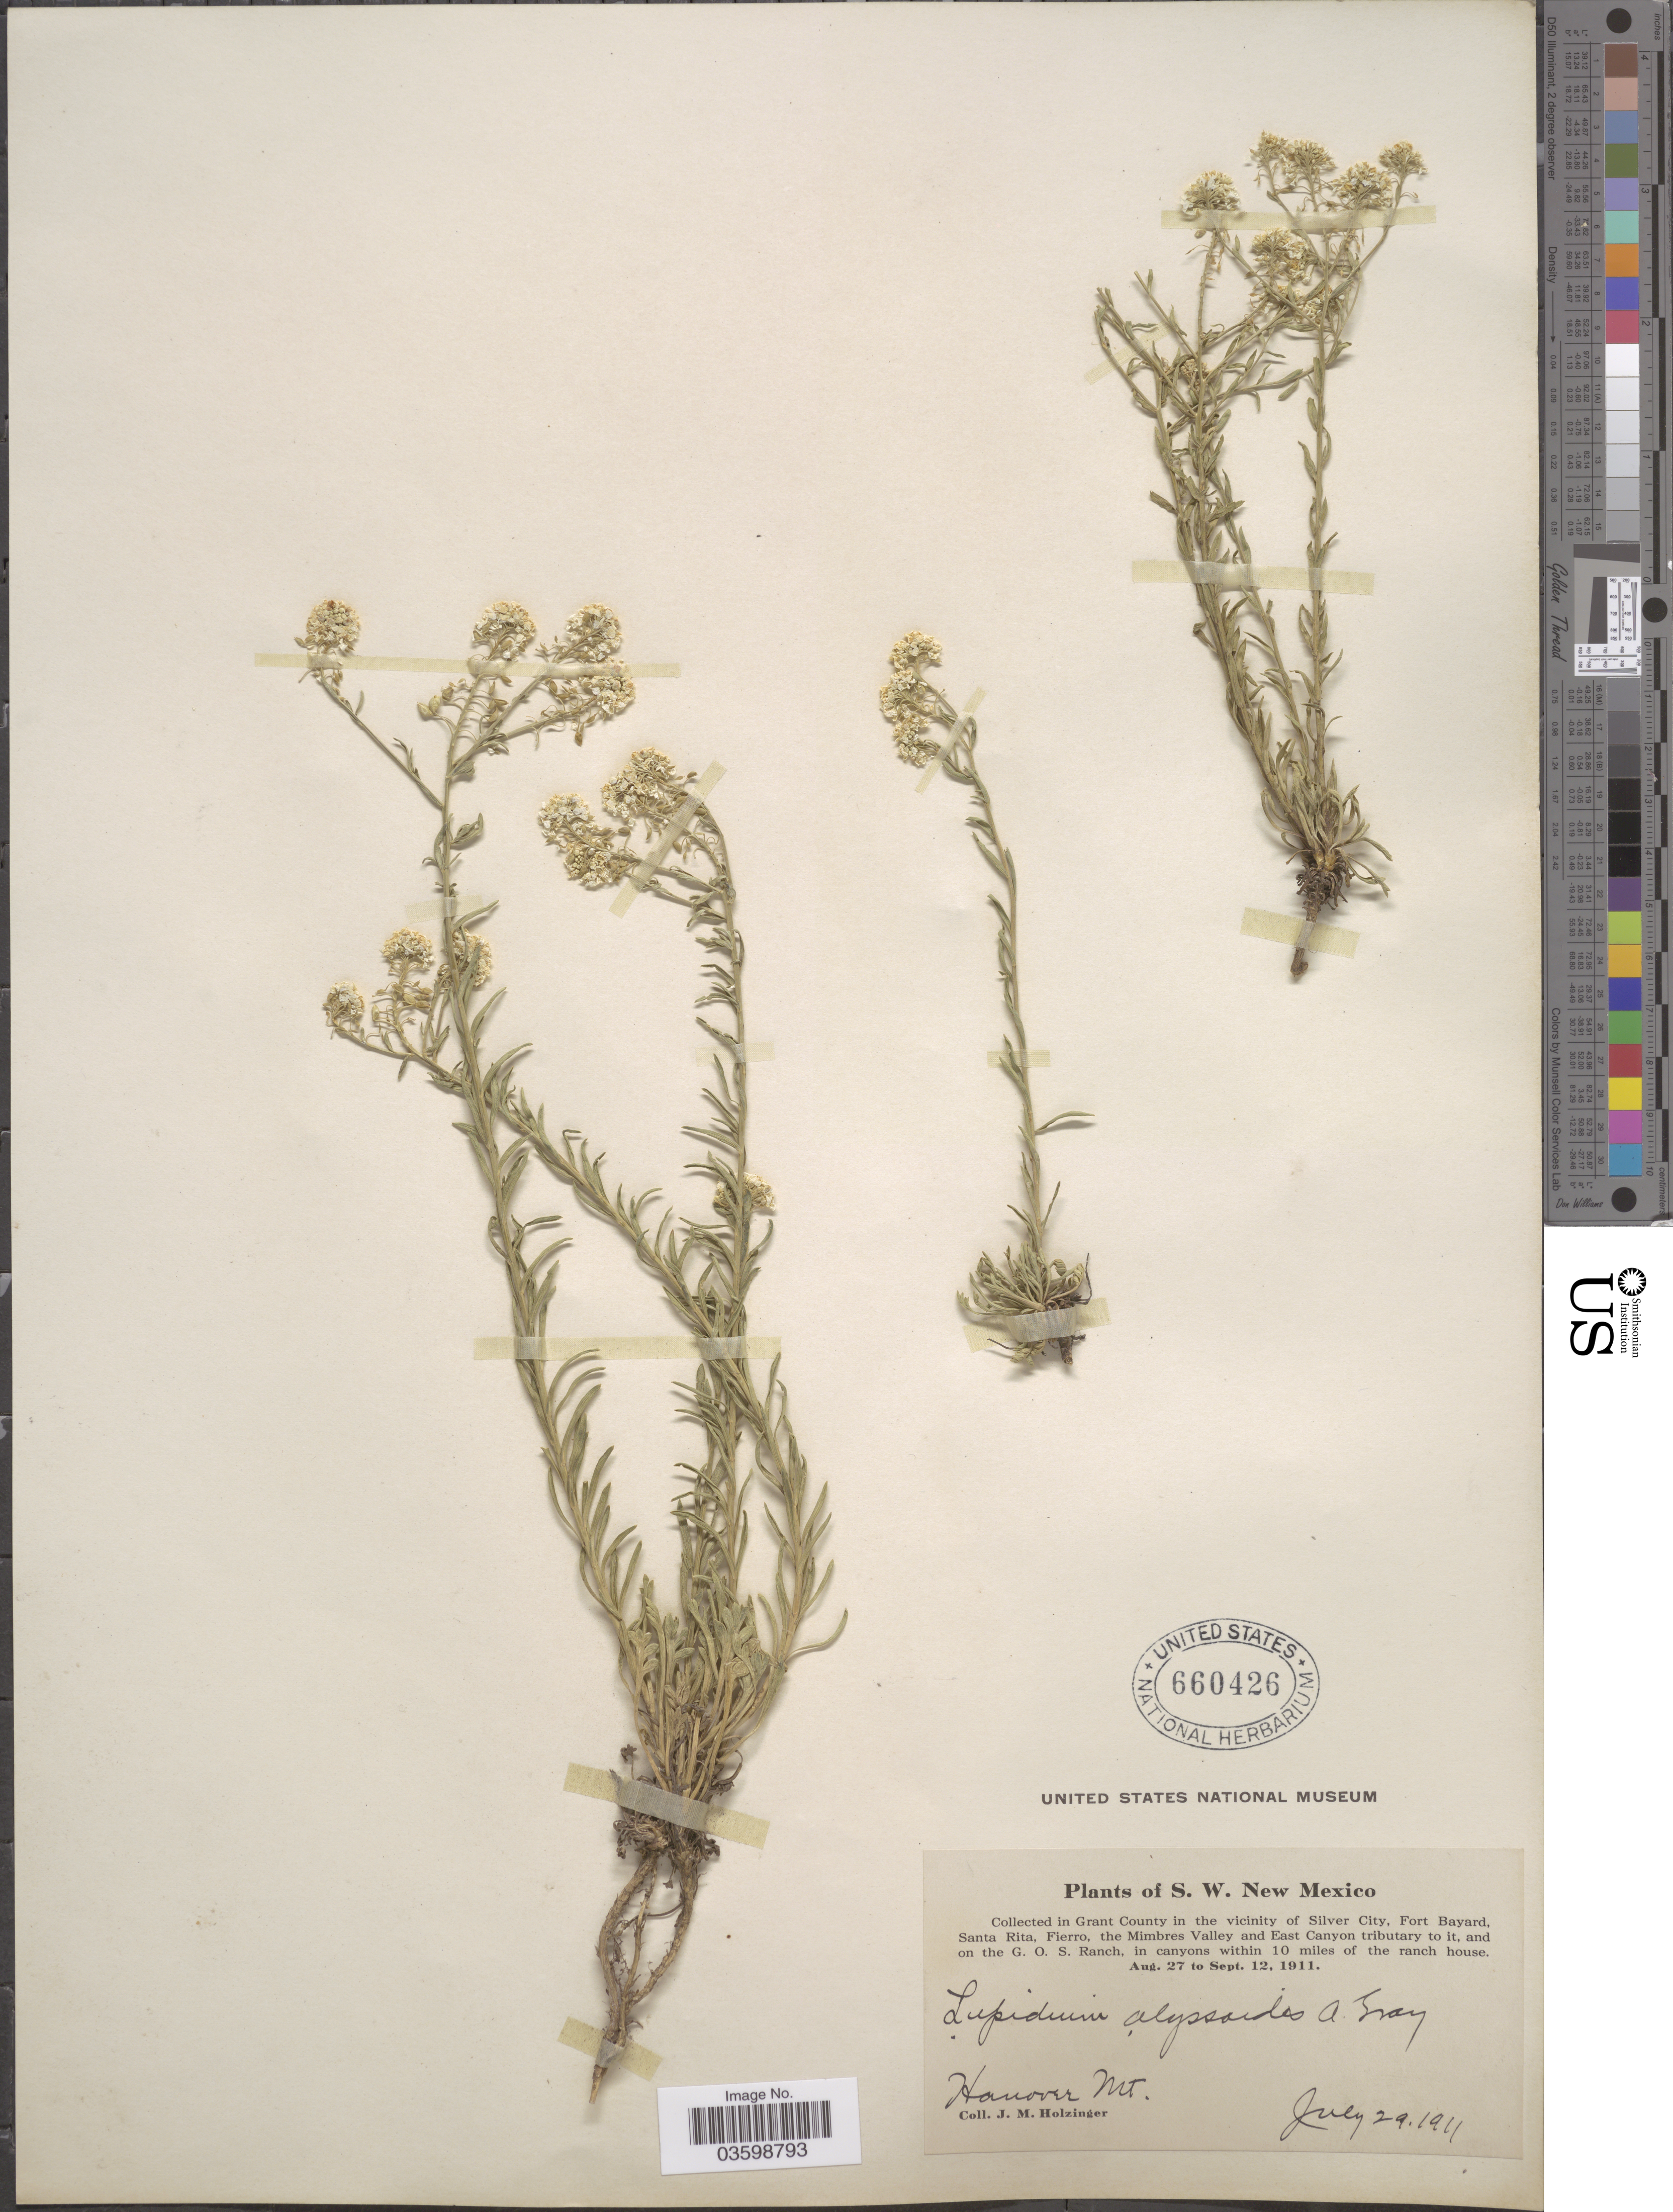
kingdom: Plantae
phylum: Tracheophyta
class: Magnoliopsida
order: Brassicales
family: Brassicaceae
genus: Lepidium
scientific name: Lepidium montanum var. alyssoides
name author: (A. Gray) M.E. Jones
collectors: J. M. Holzinger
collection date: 1911-07-29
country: United States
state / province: New Mexico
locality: S.W. New Mexico. In Grant County in the vicinity of Silver City, Fort Bayard, Santa Rita, Fierro, the Mimbres Valley and East Canyon tributary to it, and on the G. O. S. Ranch, in canyons within 10 miles of the ranch house. Hanover Mt.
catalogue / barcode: US 660426